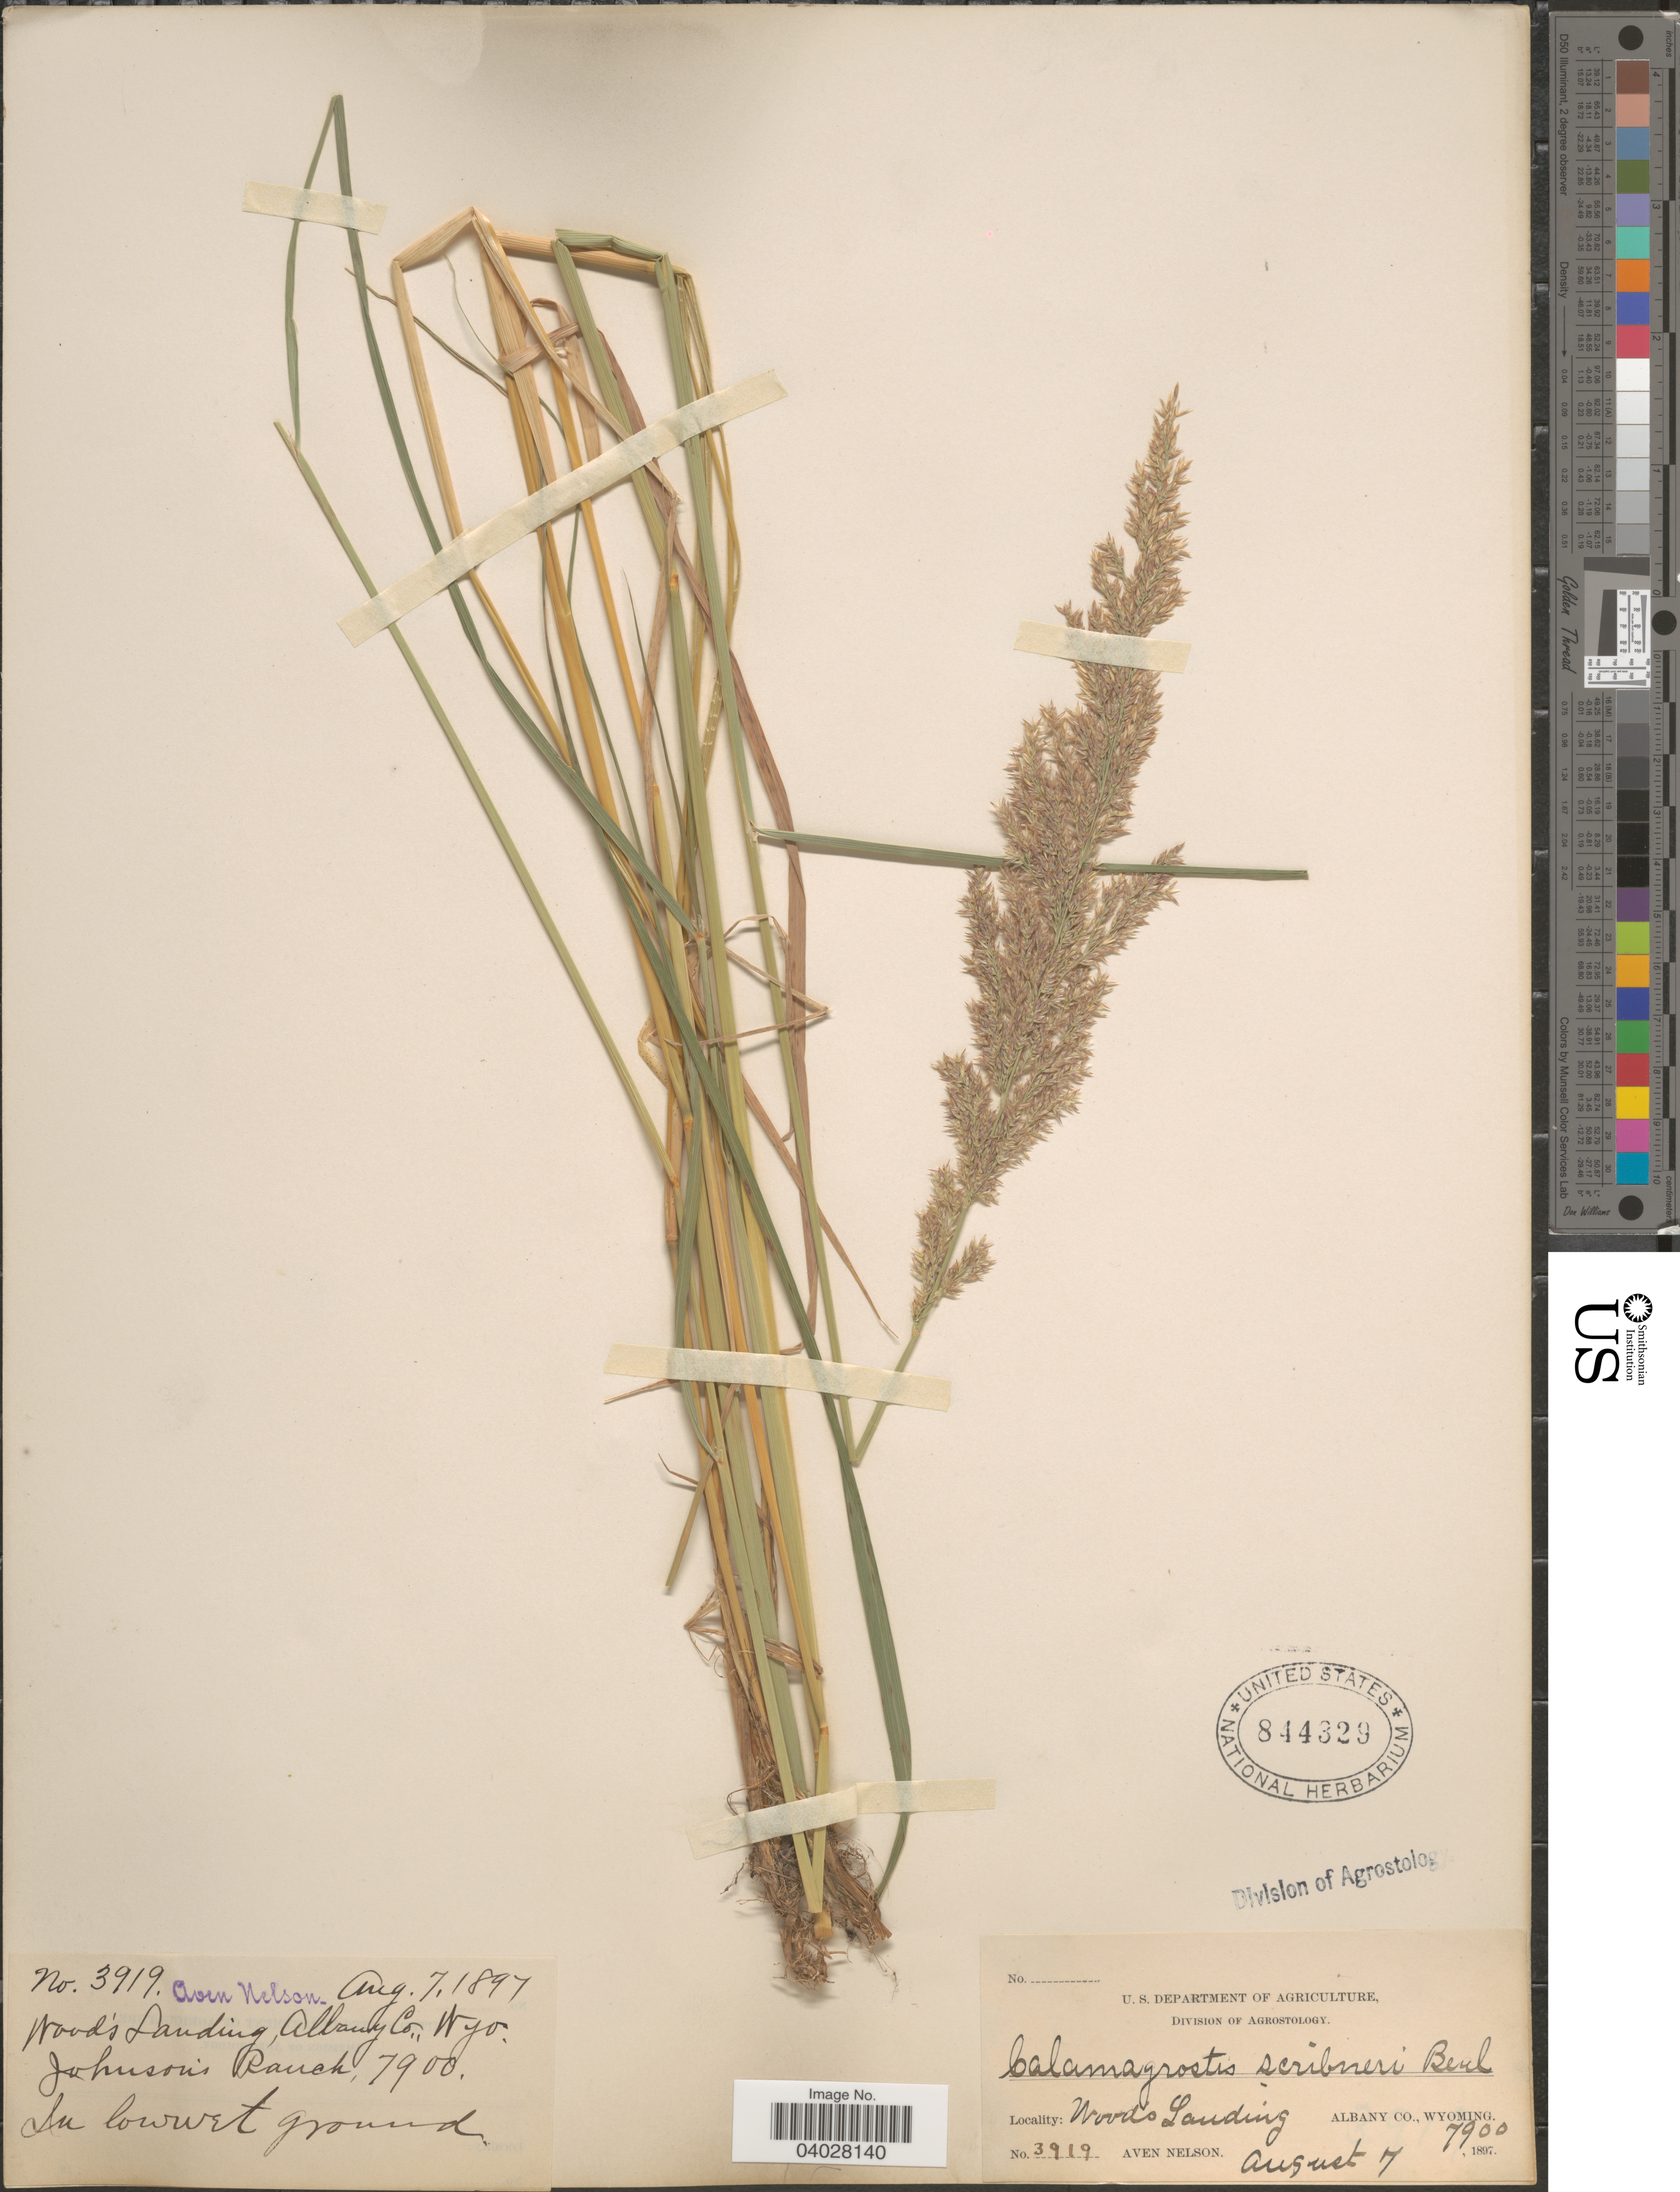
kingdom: Plantae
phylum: Tracheophyta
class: Liliopsida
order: Poales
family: Poaceae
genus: Calamagrostis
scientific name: Calamagrostis canadensis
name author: (Michx.) P. Beauv.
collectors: A. Nelson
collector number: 3919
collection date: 1897-08-07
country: United States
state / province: Wyoming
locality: Wood's Landing, Albany Co. Johnson's Ranch.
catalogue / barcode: US 844329